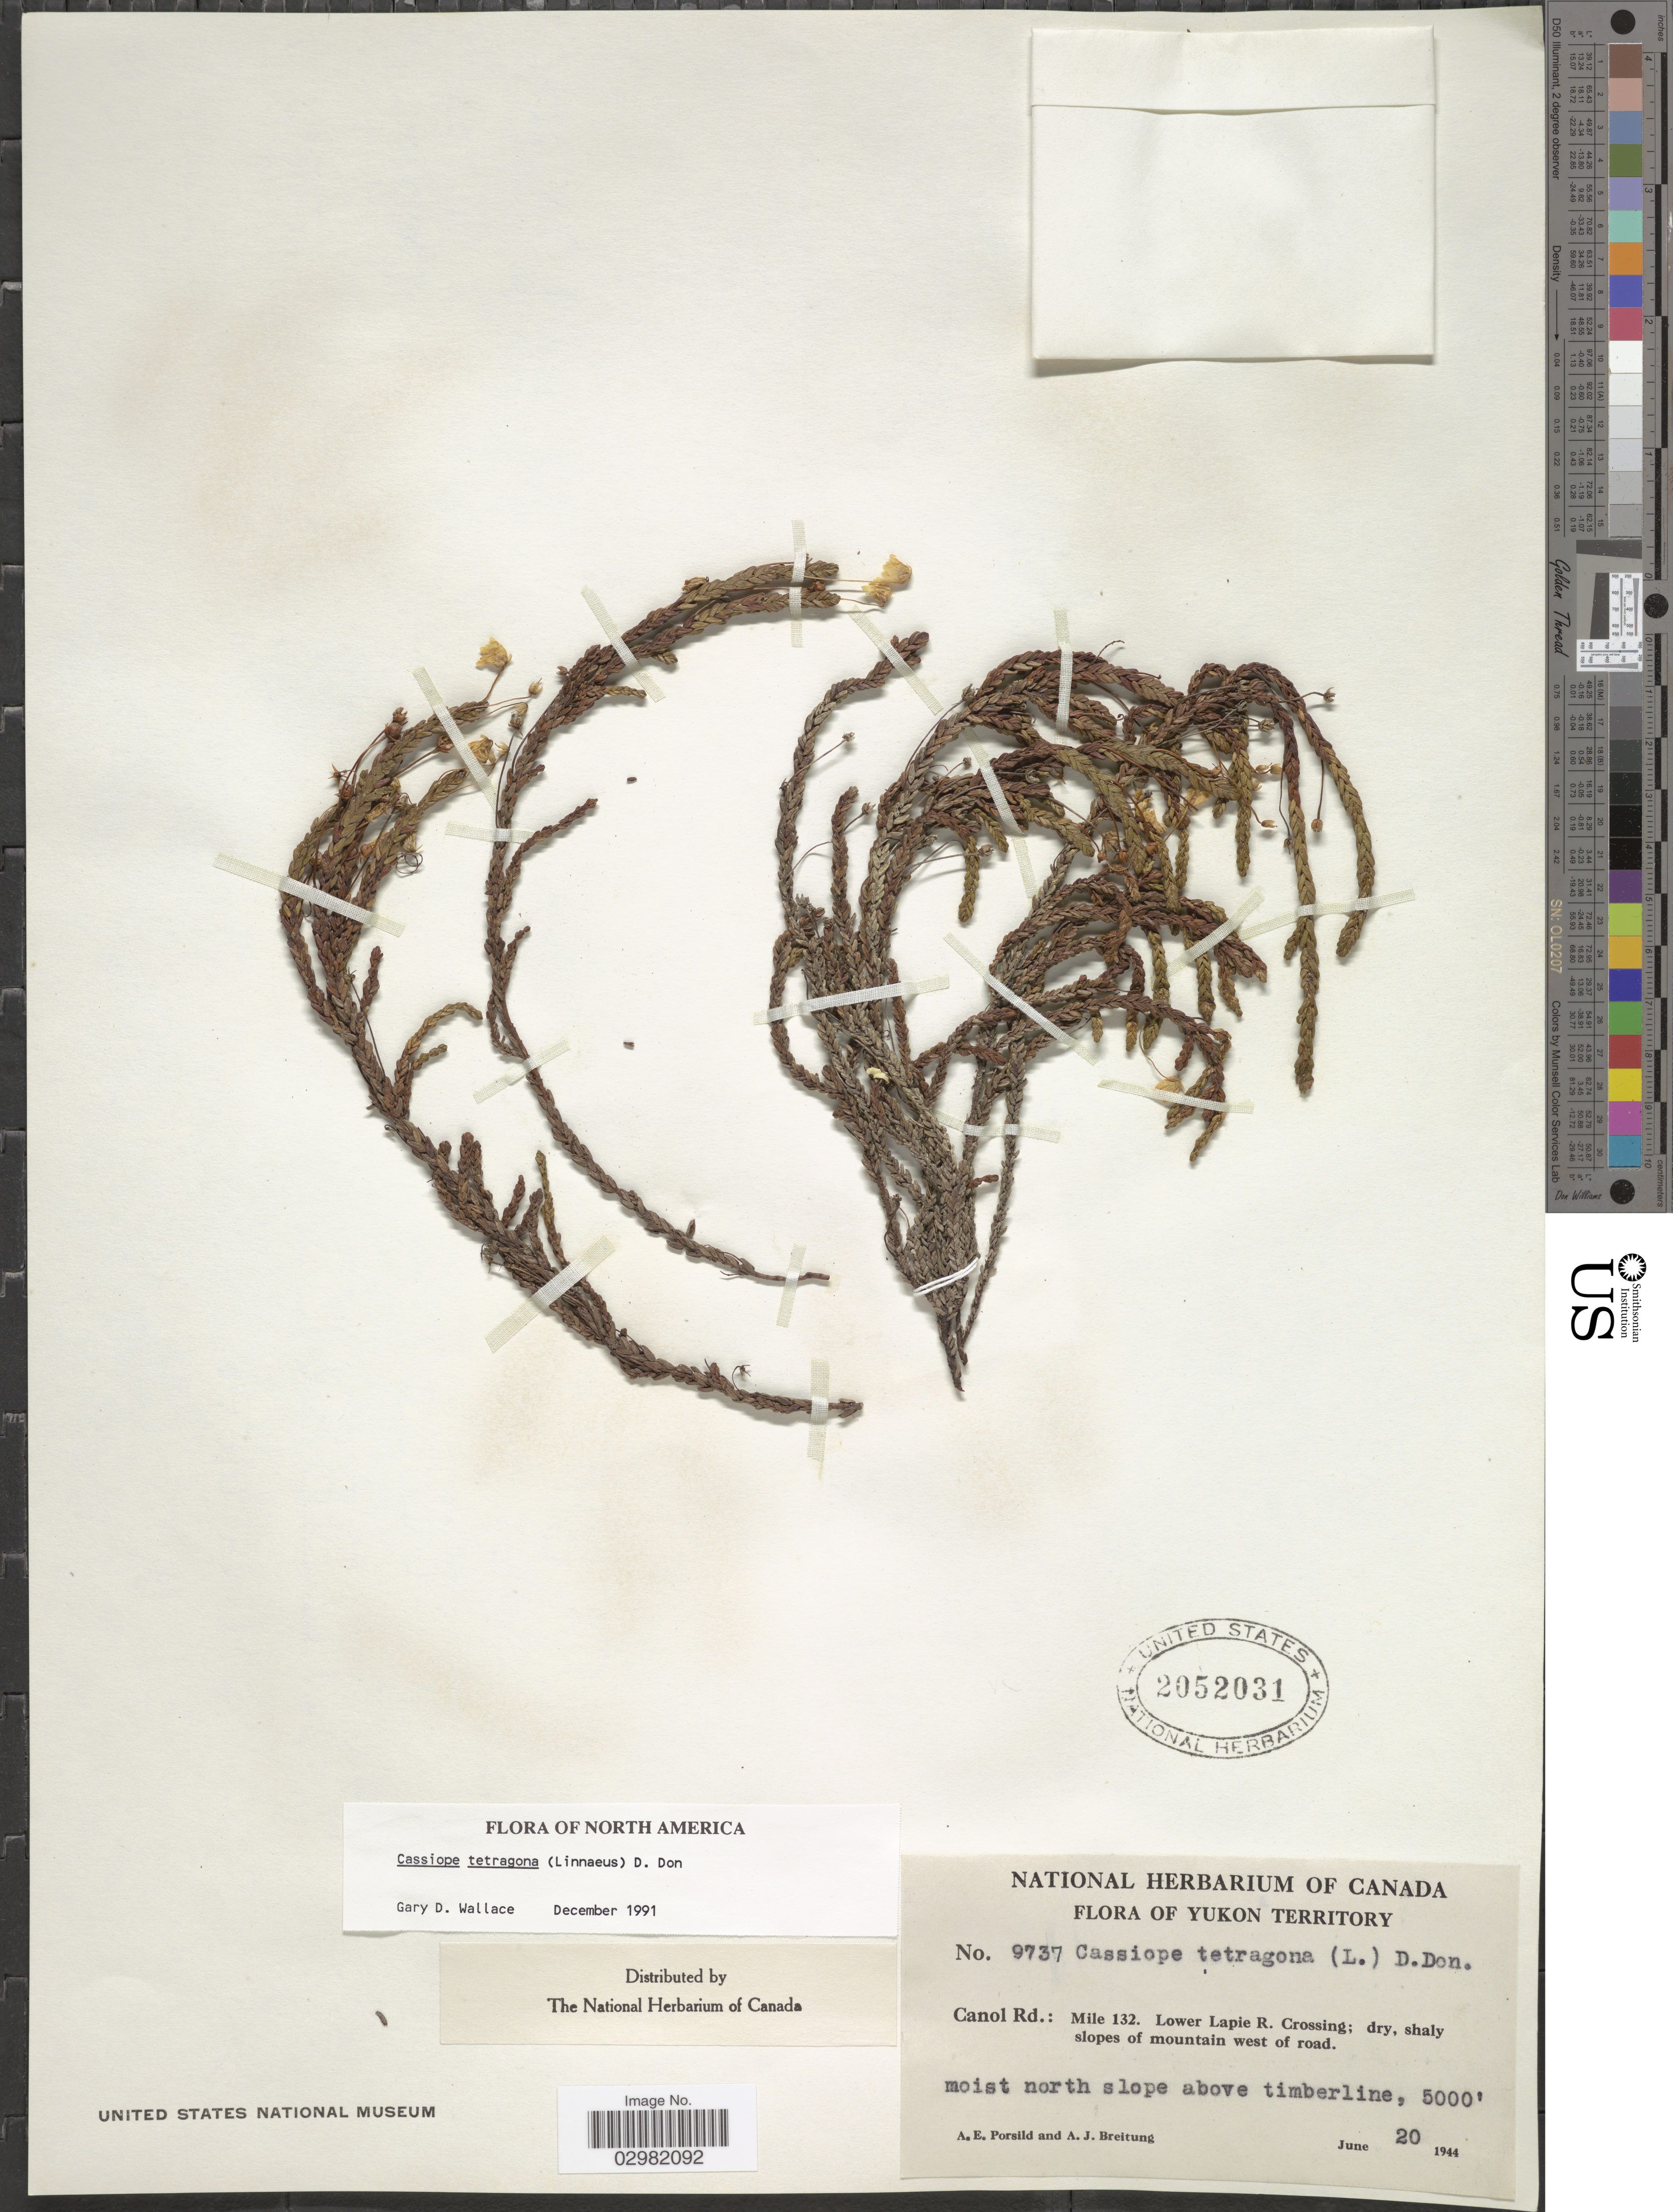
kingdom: Plantae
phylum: Tracheophyta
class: Magnoliopsida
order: Ericales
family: Ericaceae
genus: Cassiope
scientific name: Cassiope tetragona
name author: (L.) D. Don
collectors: A. E. Porsild & A. Breitung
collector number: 9737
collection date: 1944-06-20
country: Canada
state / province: Yukon Territory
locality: Canol Rd.: Mile 132. Lower Lapie R. Crossing.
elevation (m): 1524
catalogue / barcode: US 2052031